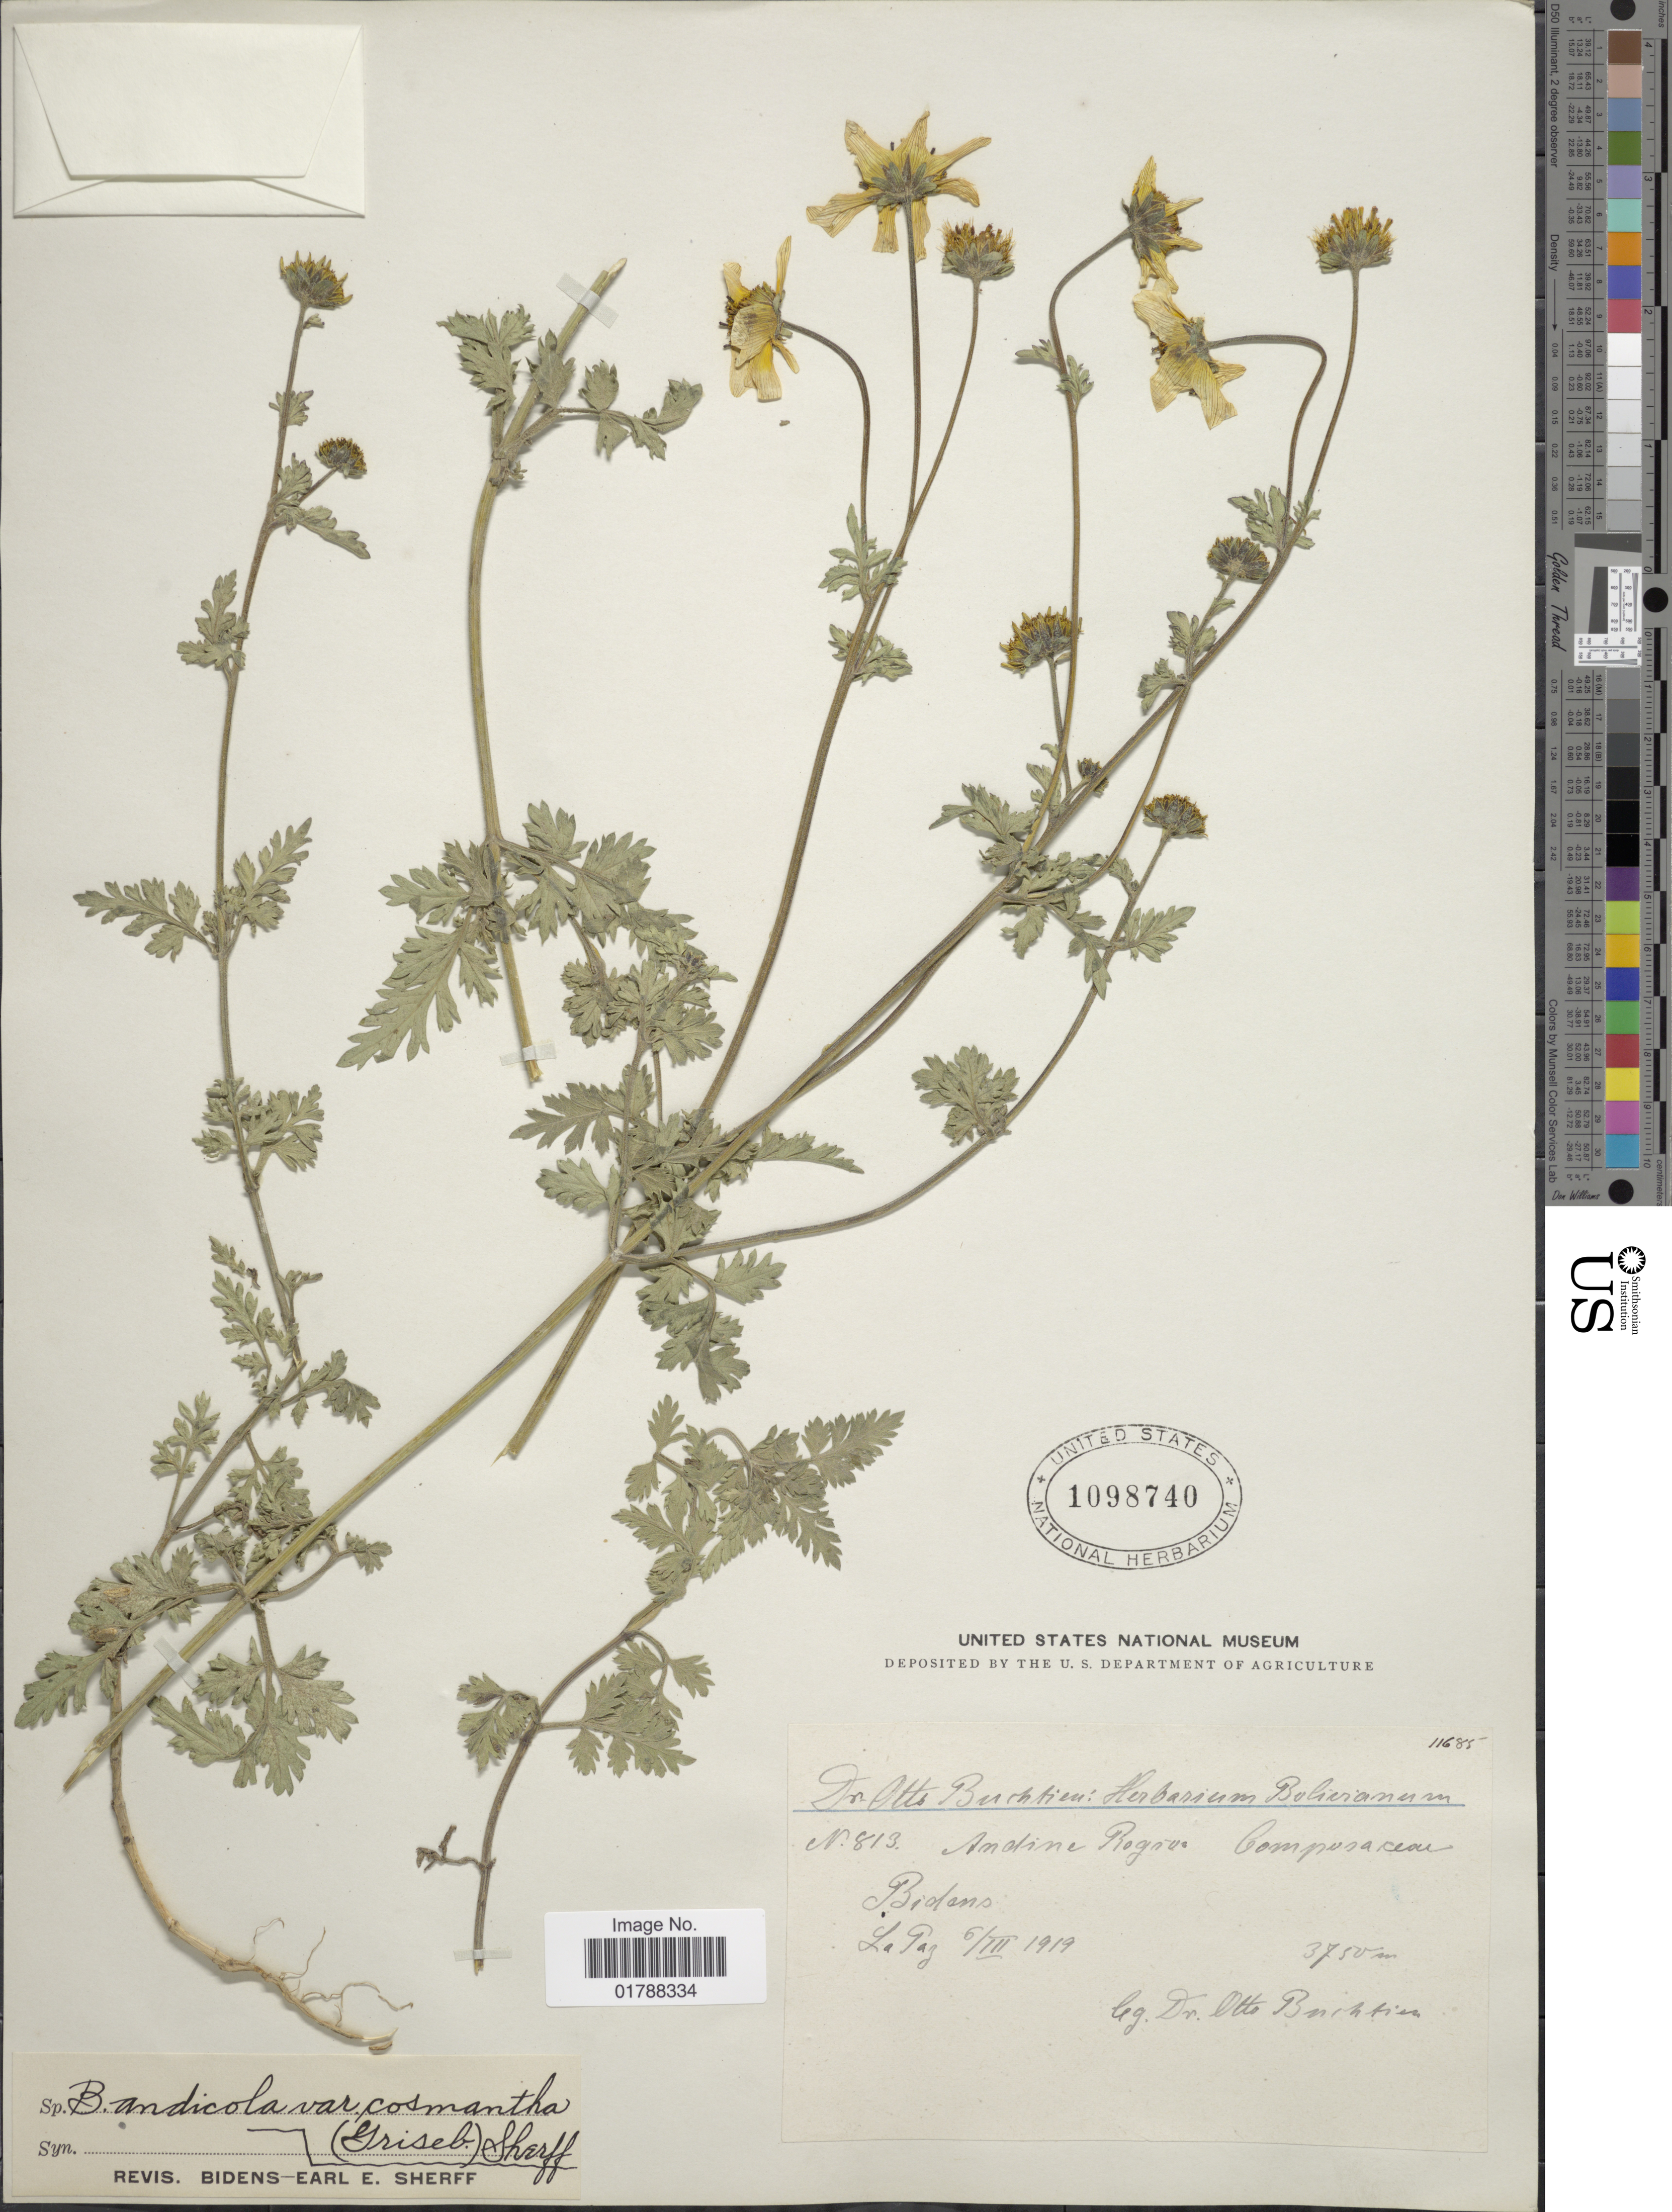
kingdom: Plantae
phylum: Tracheophyta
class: Magnoliopsida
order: Asterales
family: Asteraceae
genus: Bidens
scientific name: Bidens andicola var. cosmantha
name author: (Griseb.) Sherff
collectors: O. Buchtien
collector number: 813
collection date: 1919-03-06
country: Bolivia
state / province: La Paz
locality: Andine Region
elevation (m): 3750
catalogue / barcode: US 1098740